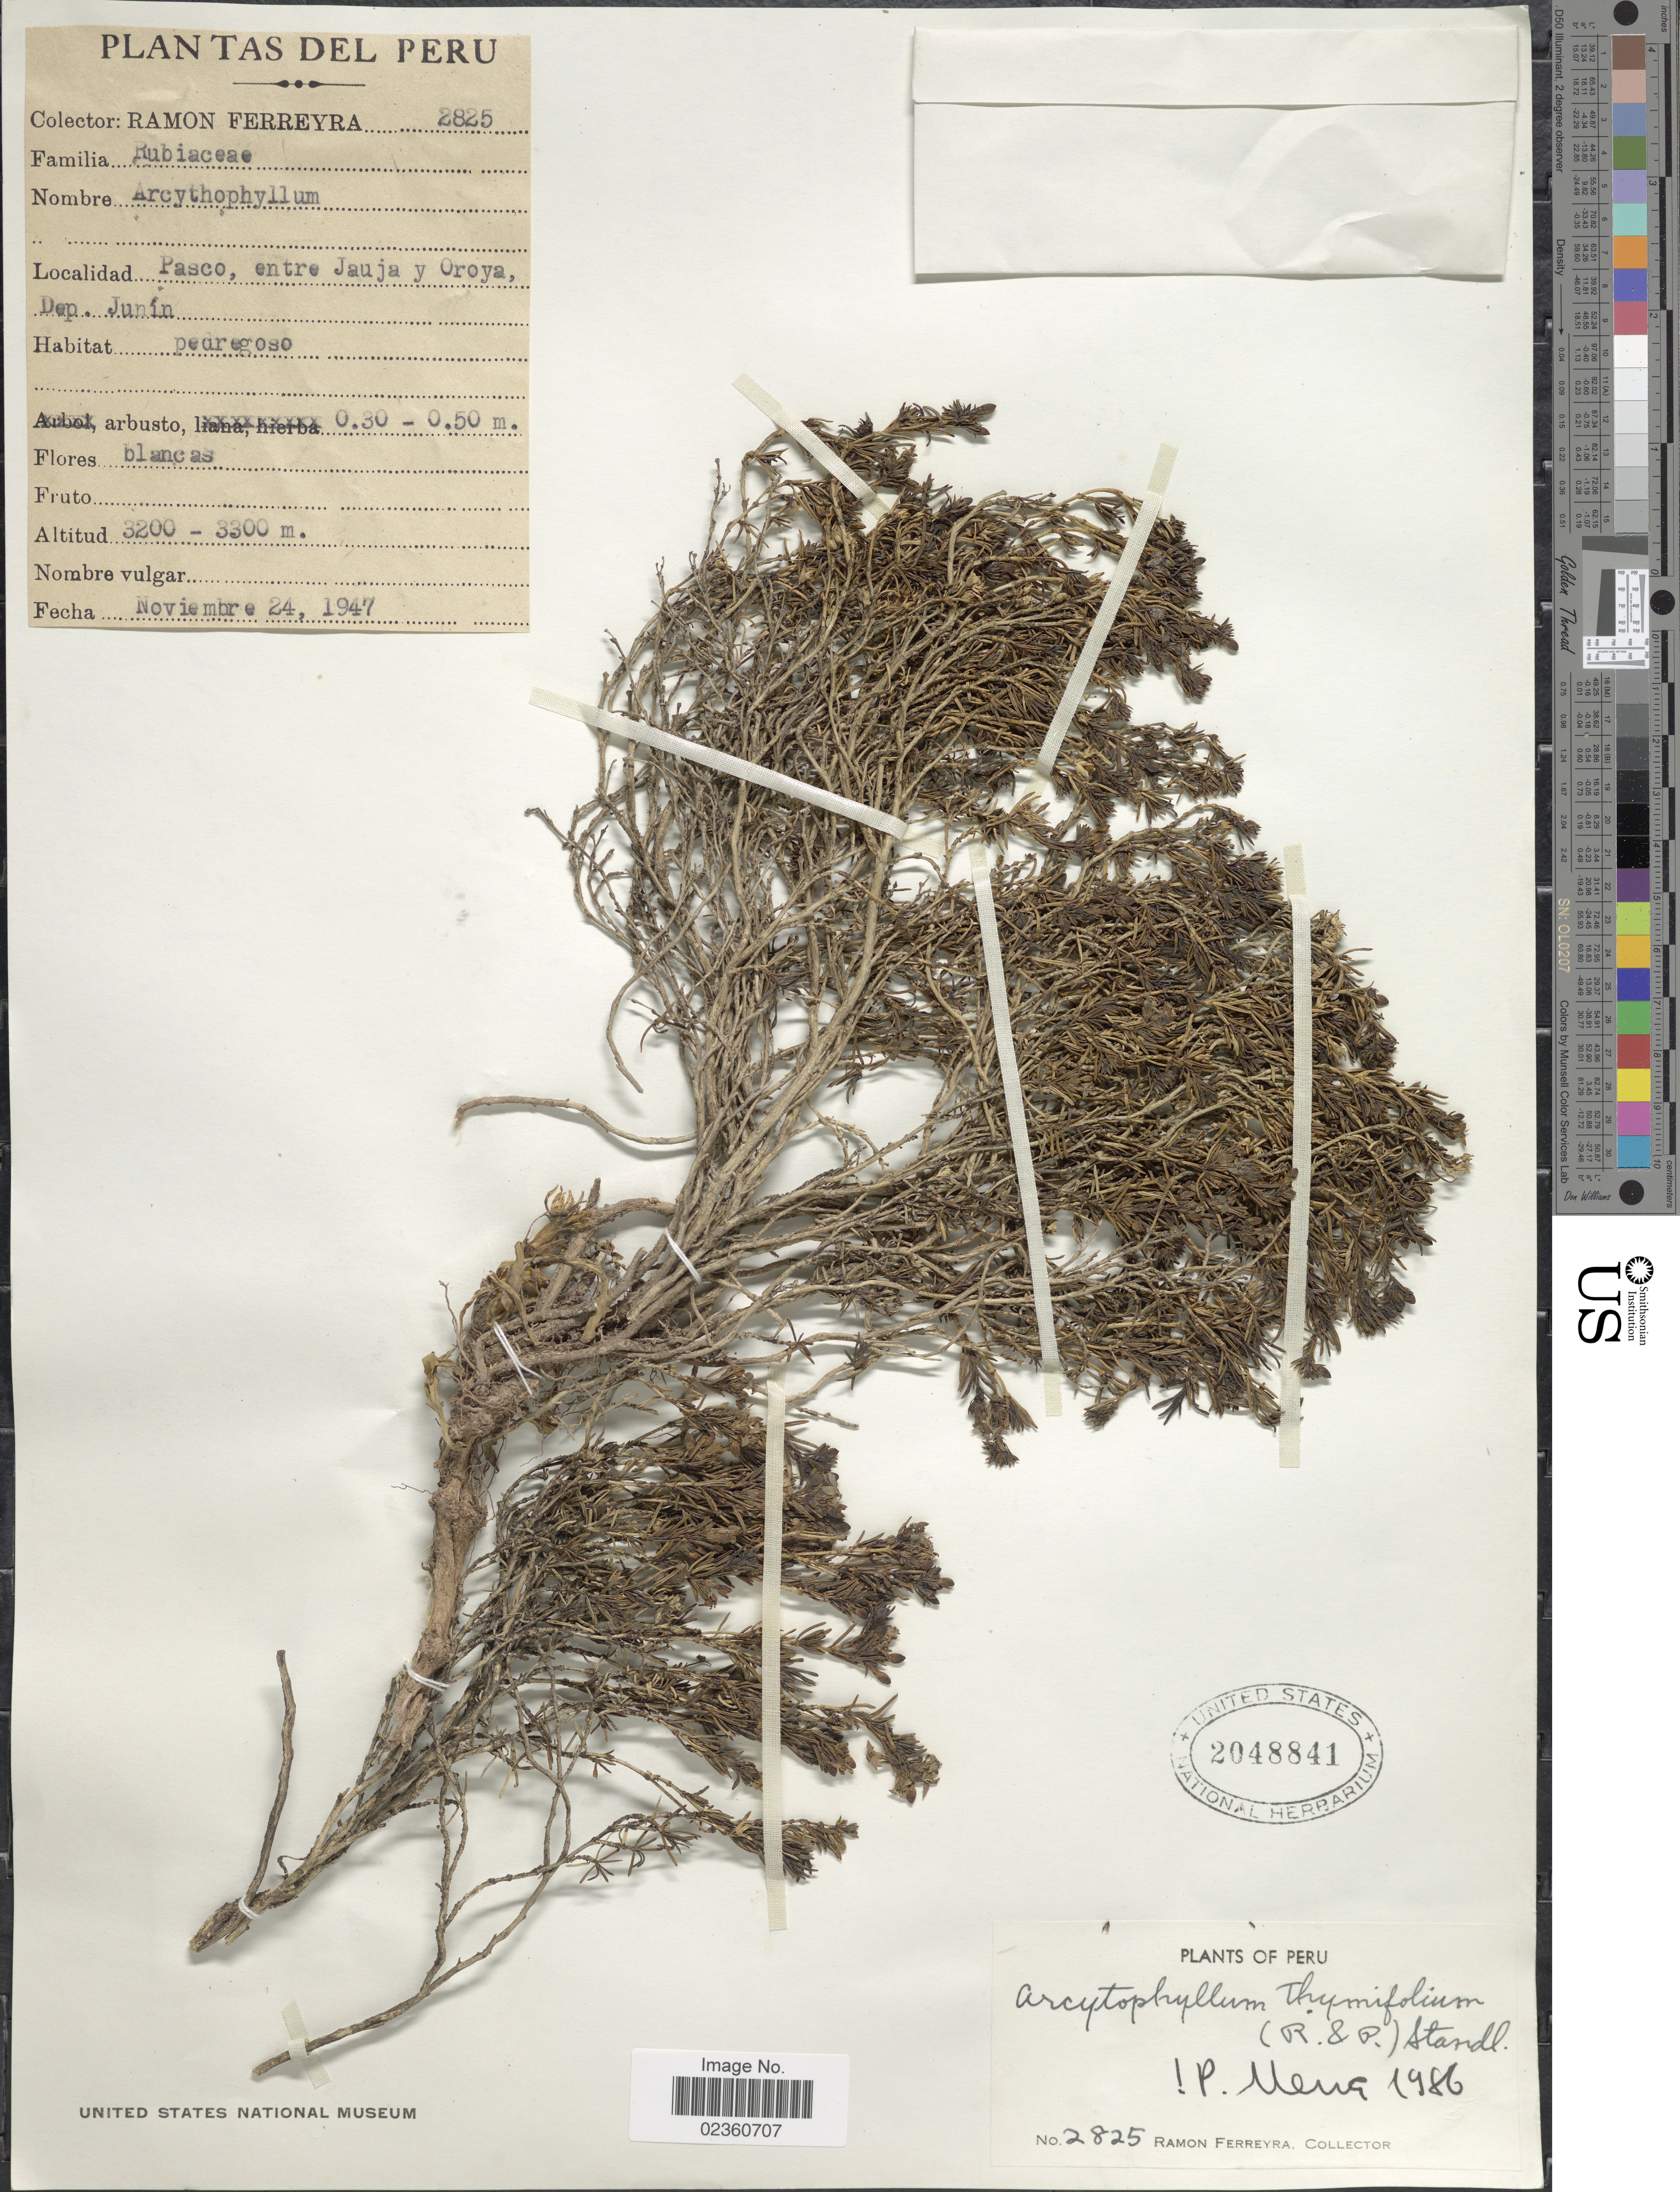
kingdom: Plantae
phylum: Tracheophyta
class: Magnoliopsida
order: Gentianales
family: Rubiaceae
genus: Arcytophyllum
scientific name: Arcytophyllum thymifolium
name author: (Ruiz & Pav.) Standl.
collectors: R. A. Ferreyra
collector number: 2825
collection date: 1947-11-24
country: Peru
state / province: Junín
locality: Pasco, entre Jauja y Oroya, Dep. Junín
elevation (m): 3200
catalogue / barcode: US 2048841